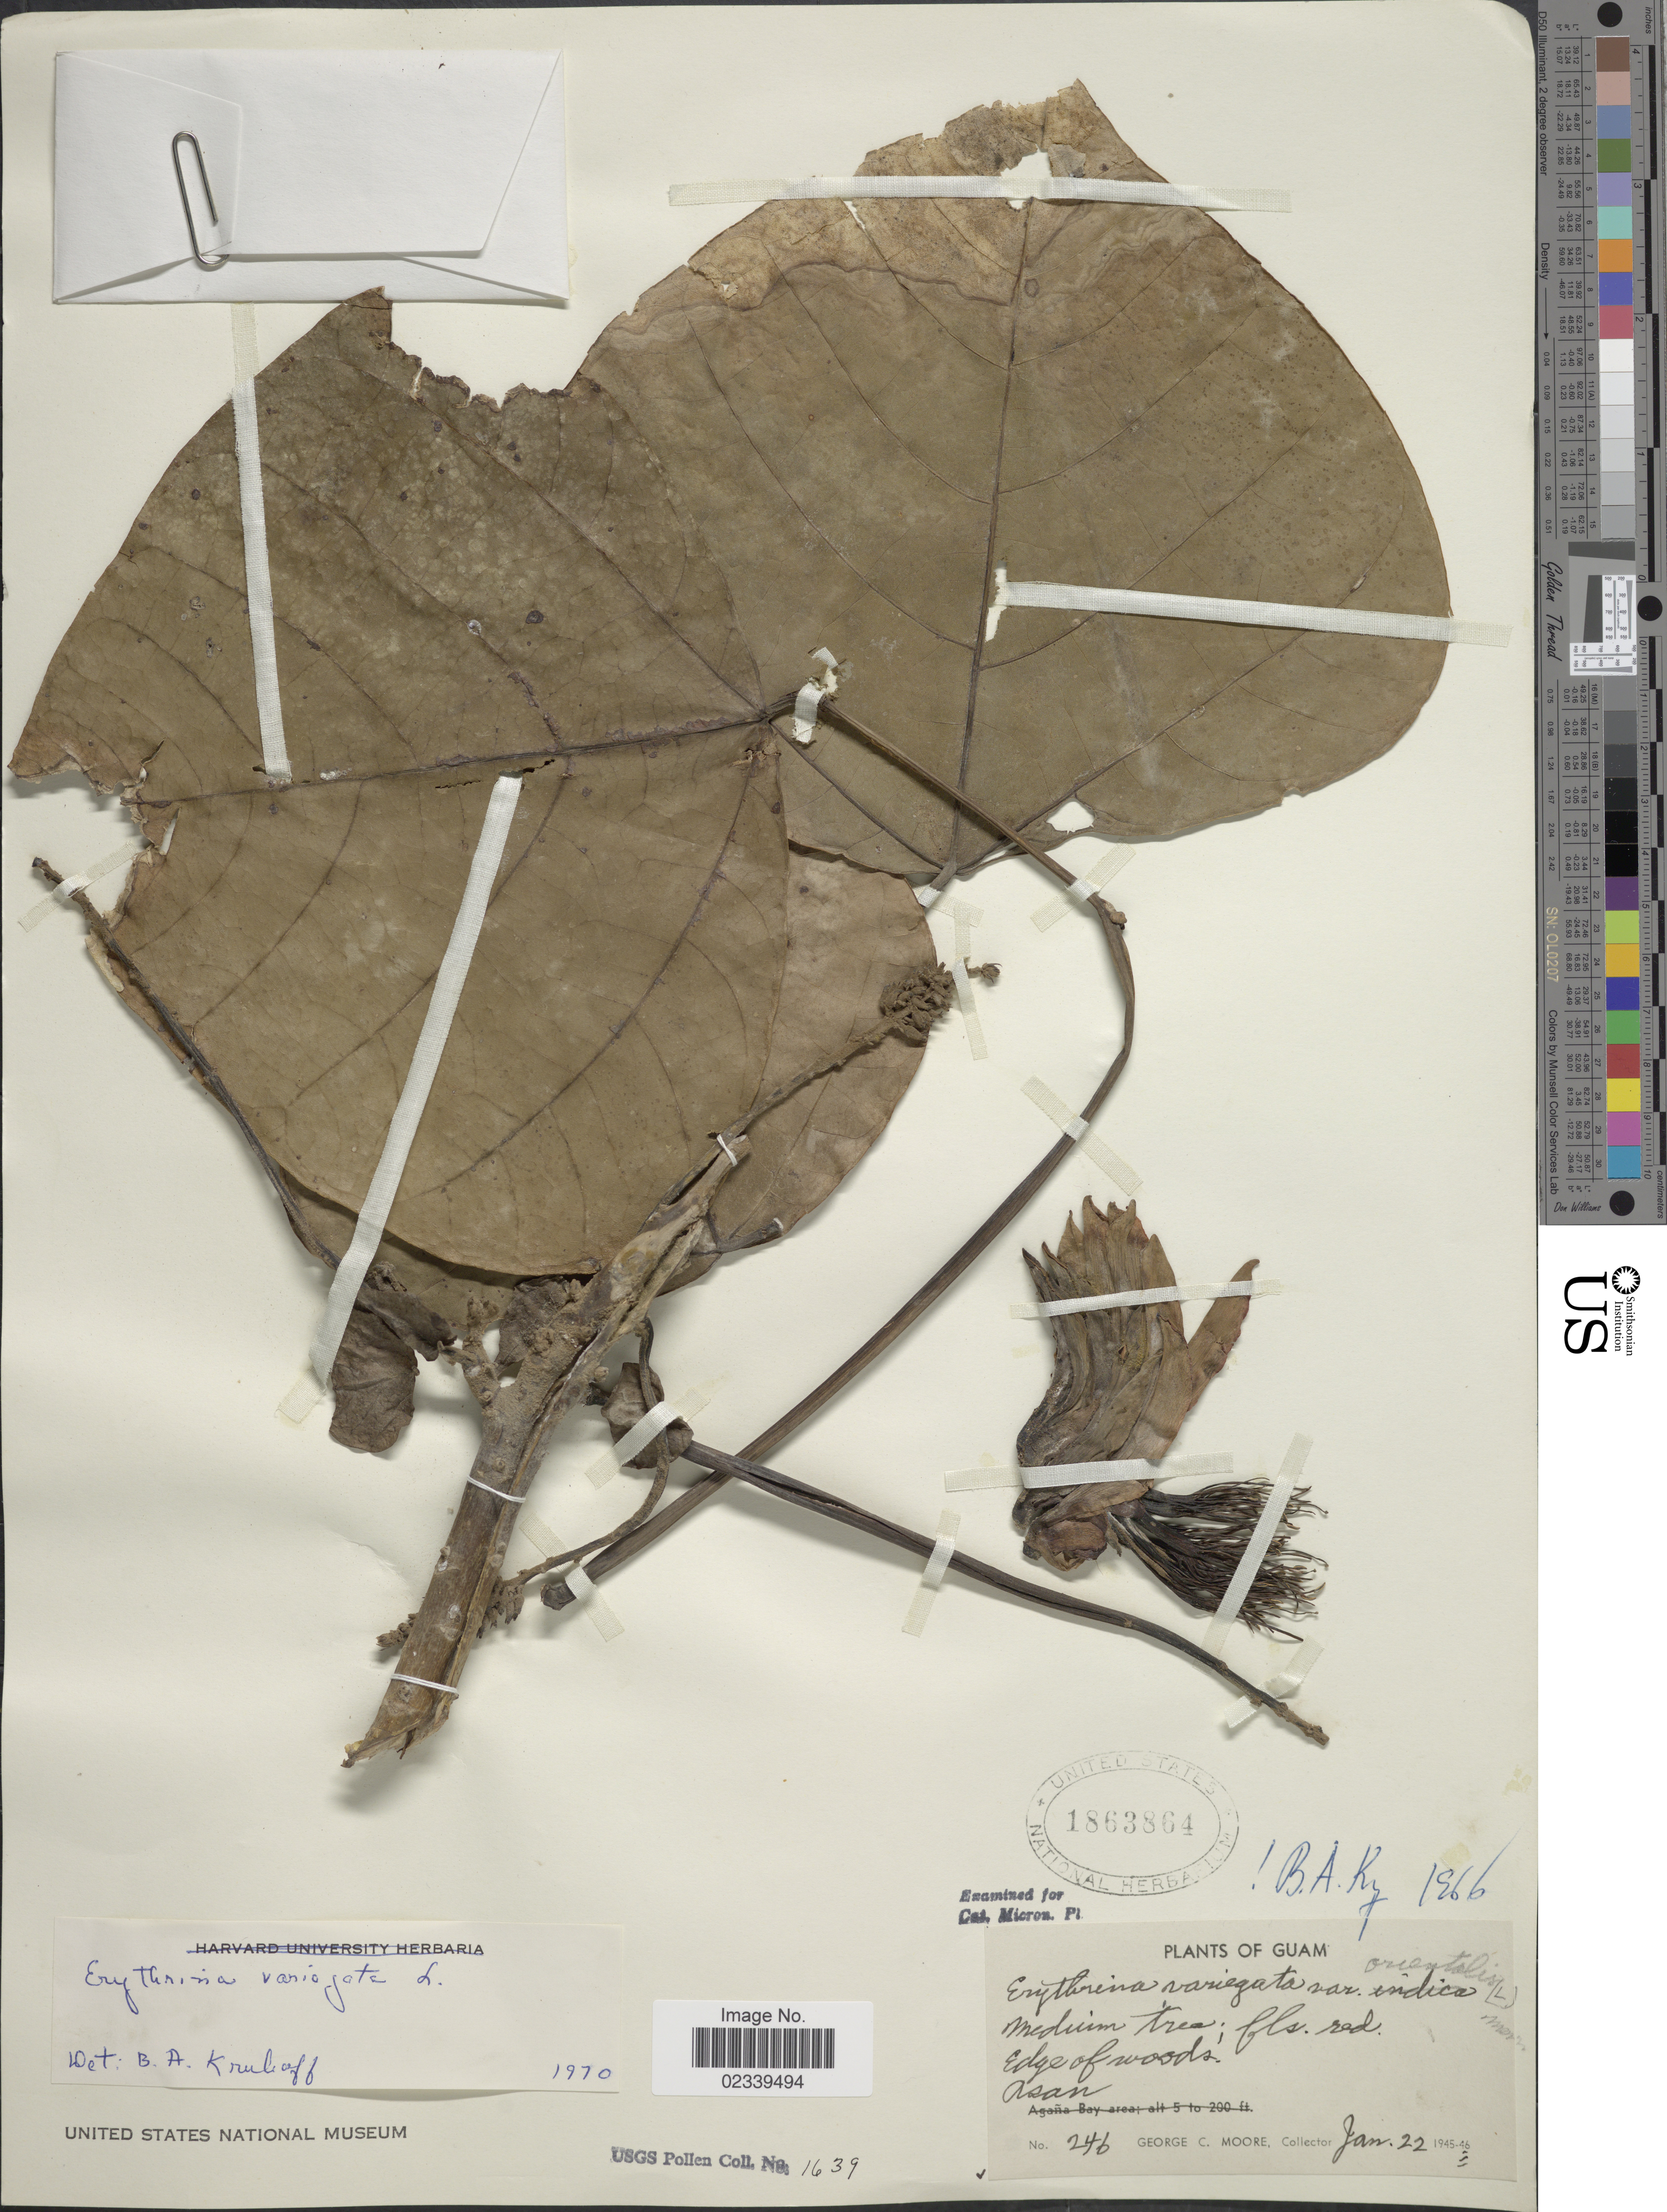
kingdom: Plantae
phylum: Tracheophyta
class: Magnoliopsida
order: Fabales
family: Fabaceae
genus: Erythrina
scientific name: Erythrina variegata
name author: L.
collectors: G. C. Moore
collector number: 246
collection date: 1945-01-22/1946-01-22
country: Guam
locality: Edge of woods, Asan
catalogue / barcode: US 1863864